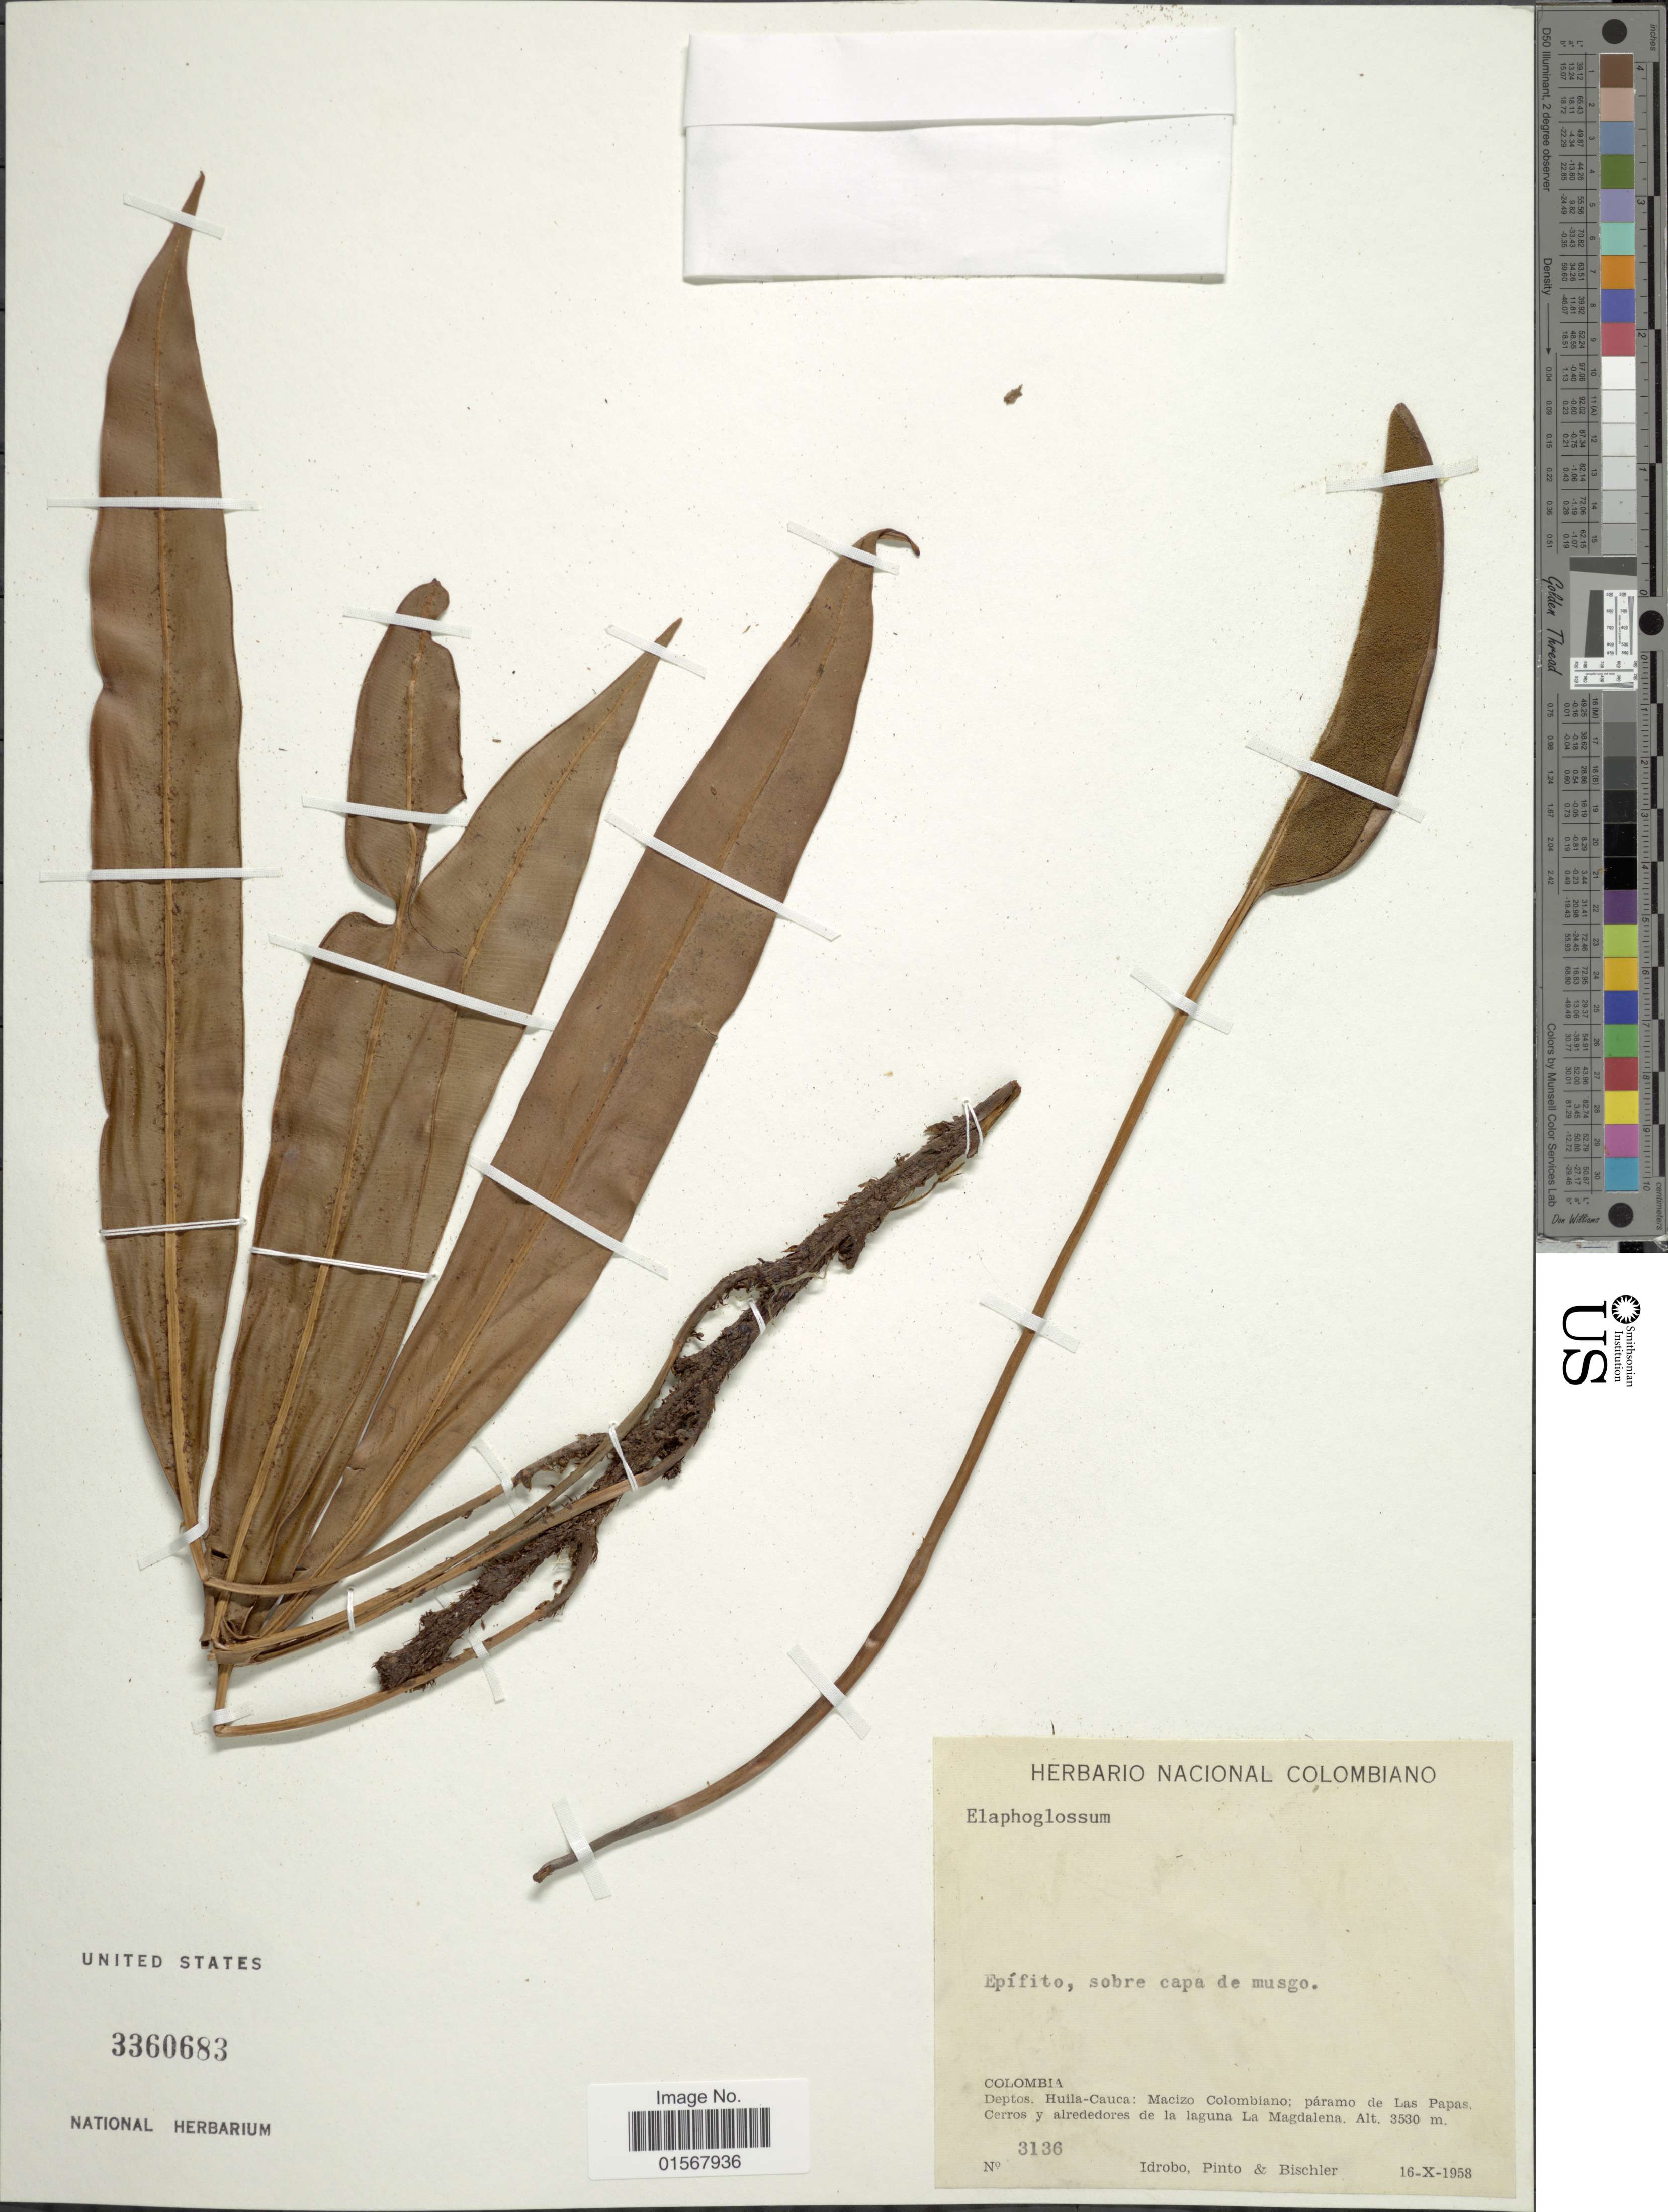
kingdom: Plantae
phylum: Tracheophyta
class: Polypodiopsida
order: Polypodiales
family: Dryopteridaceae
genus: Elaphoglossum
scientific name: Elaphoglossum sp.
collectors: -- Idrobo, Pinto, -- & -. Bischler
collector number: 3136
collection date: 1958-10-16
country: Colombia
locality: Deptos. Huila-Cauca: Macizo Colombiano: paramo de Las Papas, Cerros y alrededores de la laguna La Magdalena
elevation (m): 3530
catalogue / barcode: US 3360683